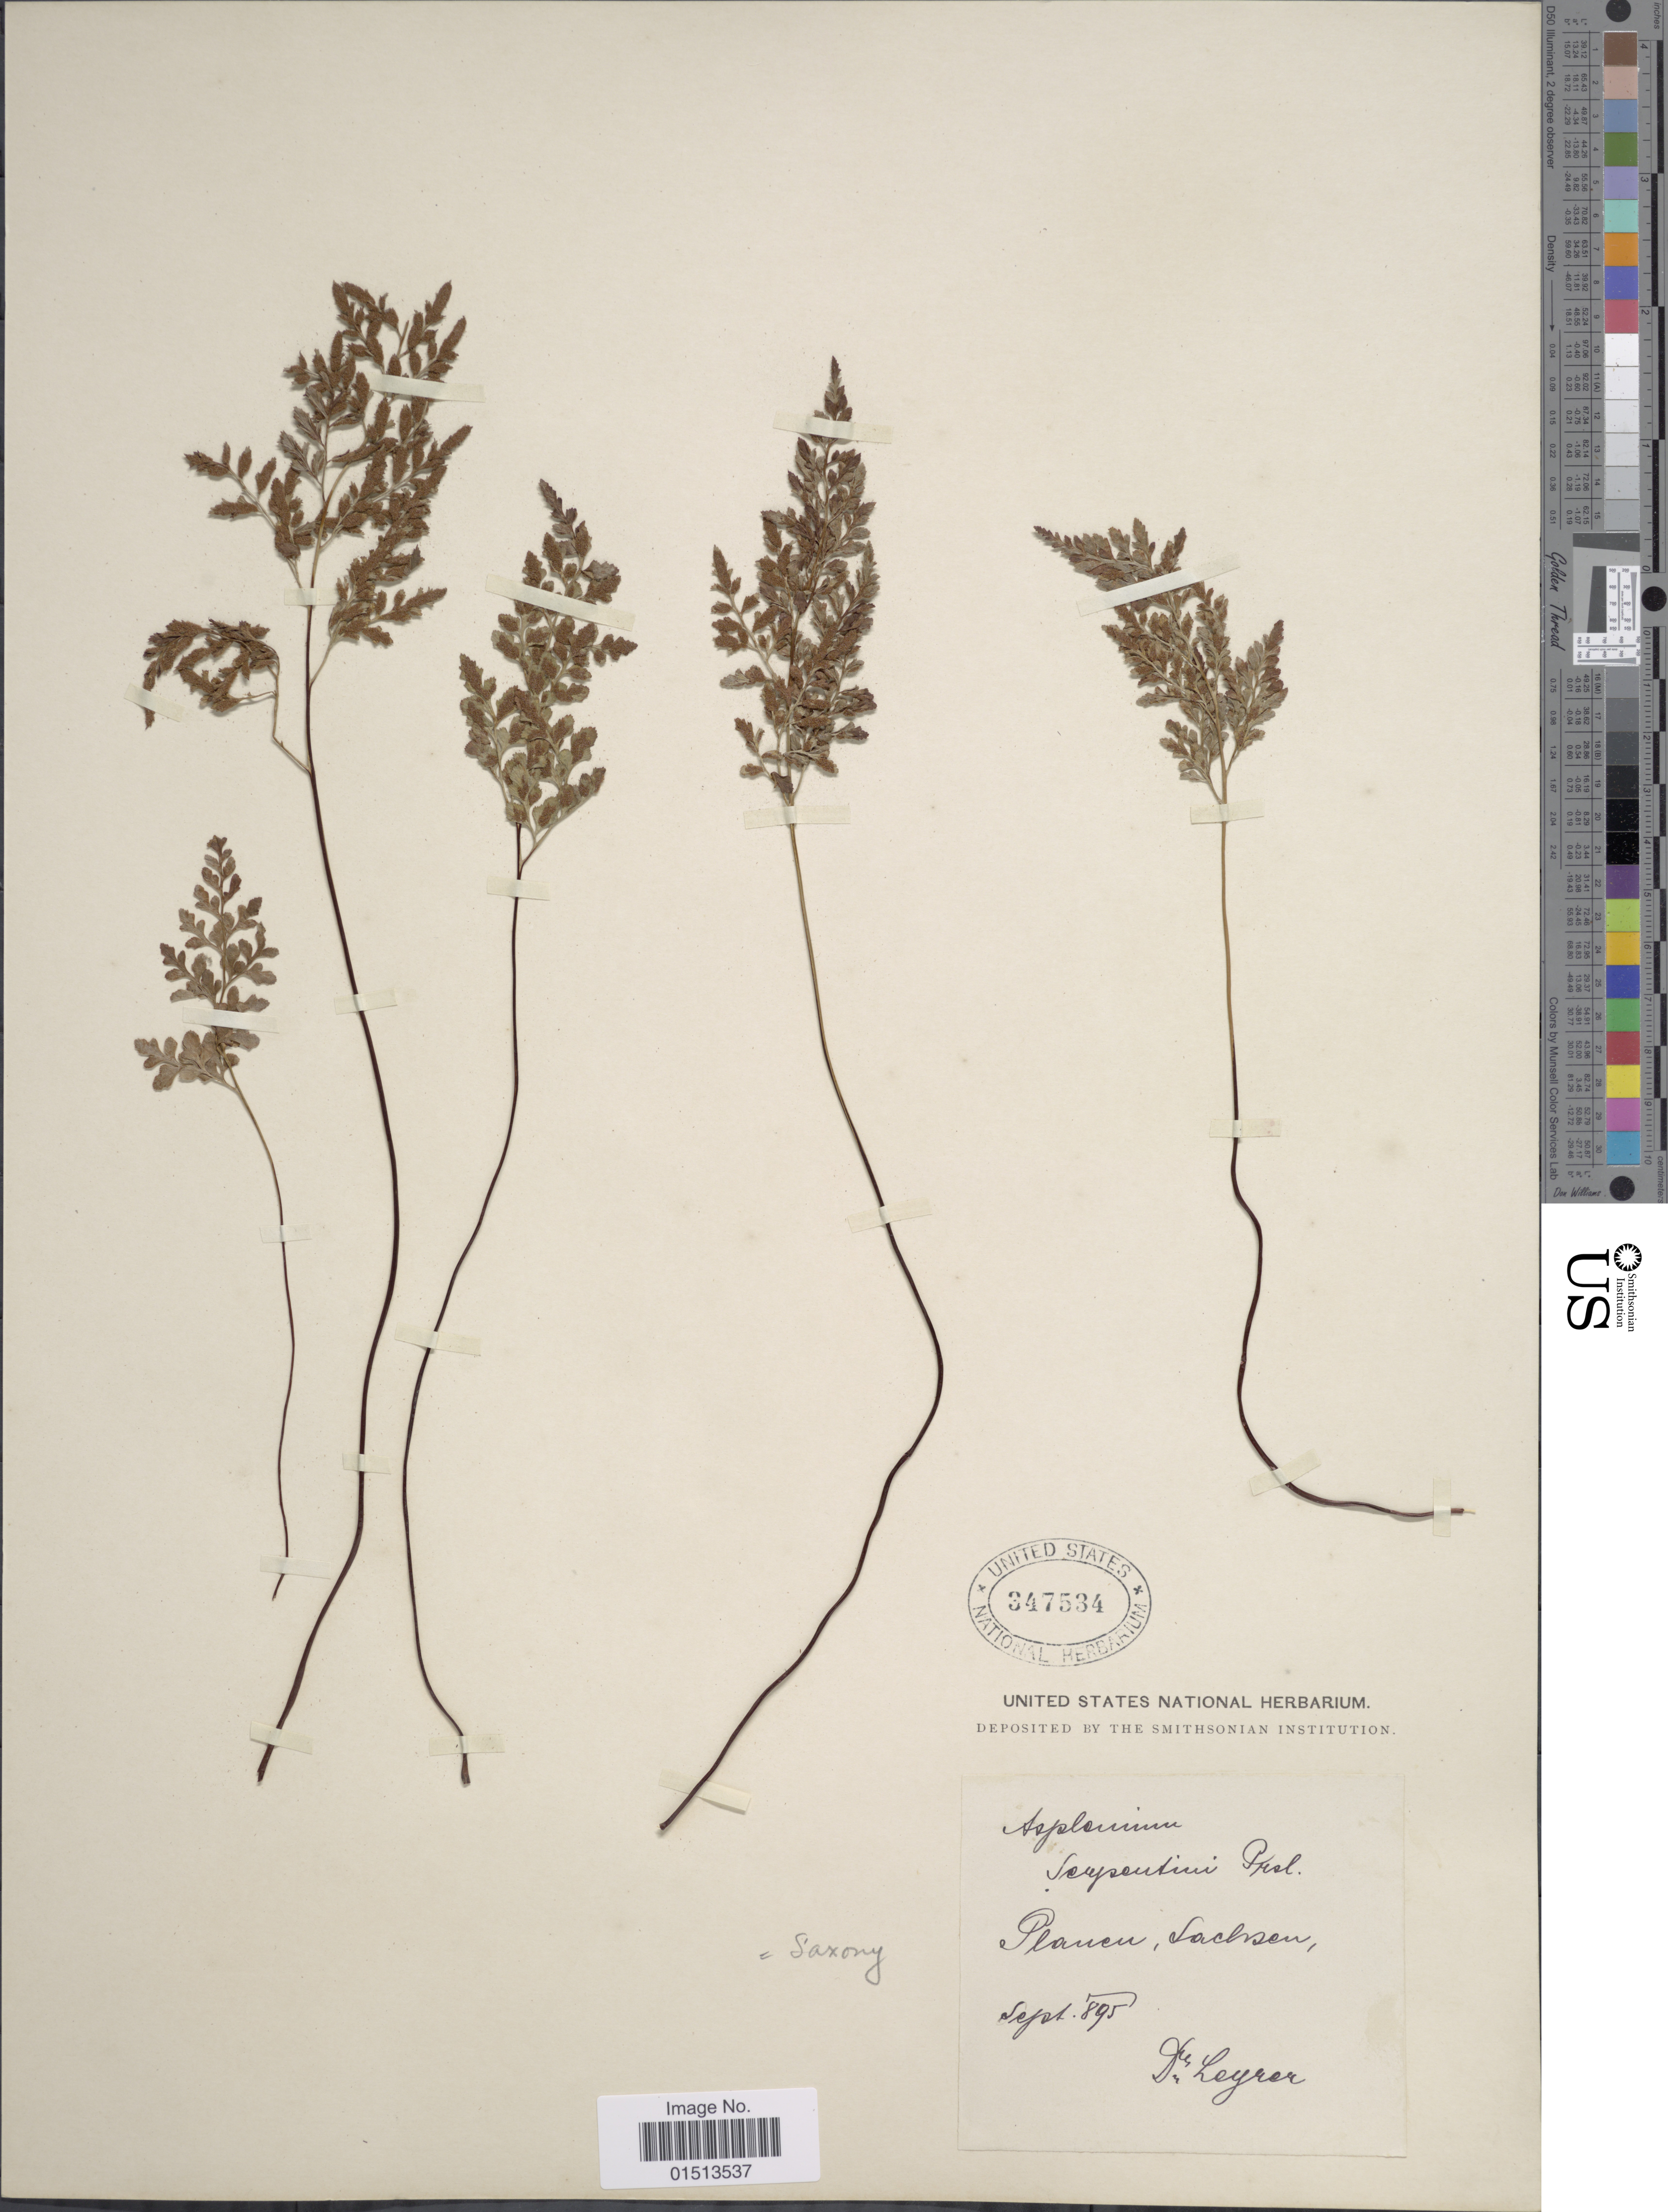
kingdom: Plantae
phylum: Tracheophyta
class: Polypodiopsida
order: Polypodiales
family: Aspleniaceae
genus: Asplenium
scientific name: Asplenium adiantum-nigrum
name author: L.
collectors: Leyrer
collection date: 1895-09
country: Germany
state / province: Sachsen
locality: Sachsen.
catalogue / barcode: US 347534